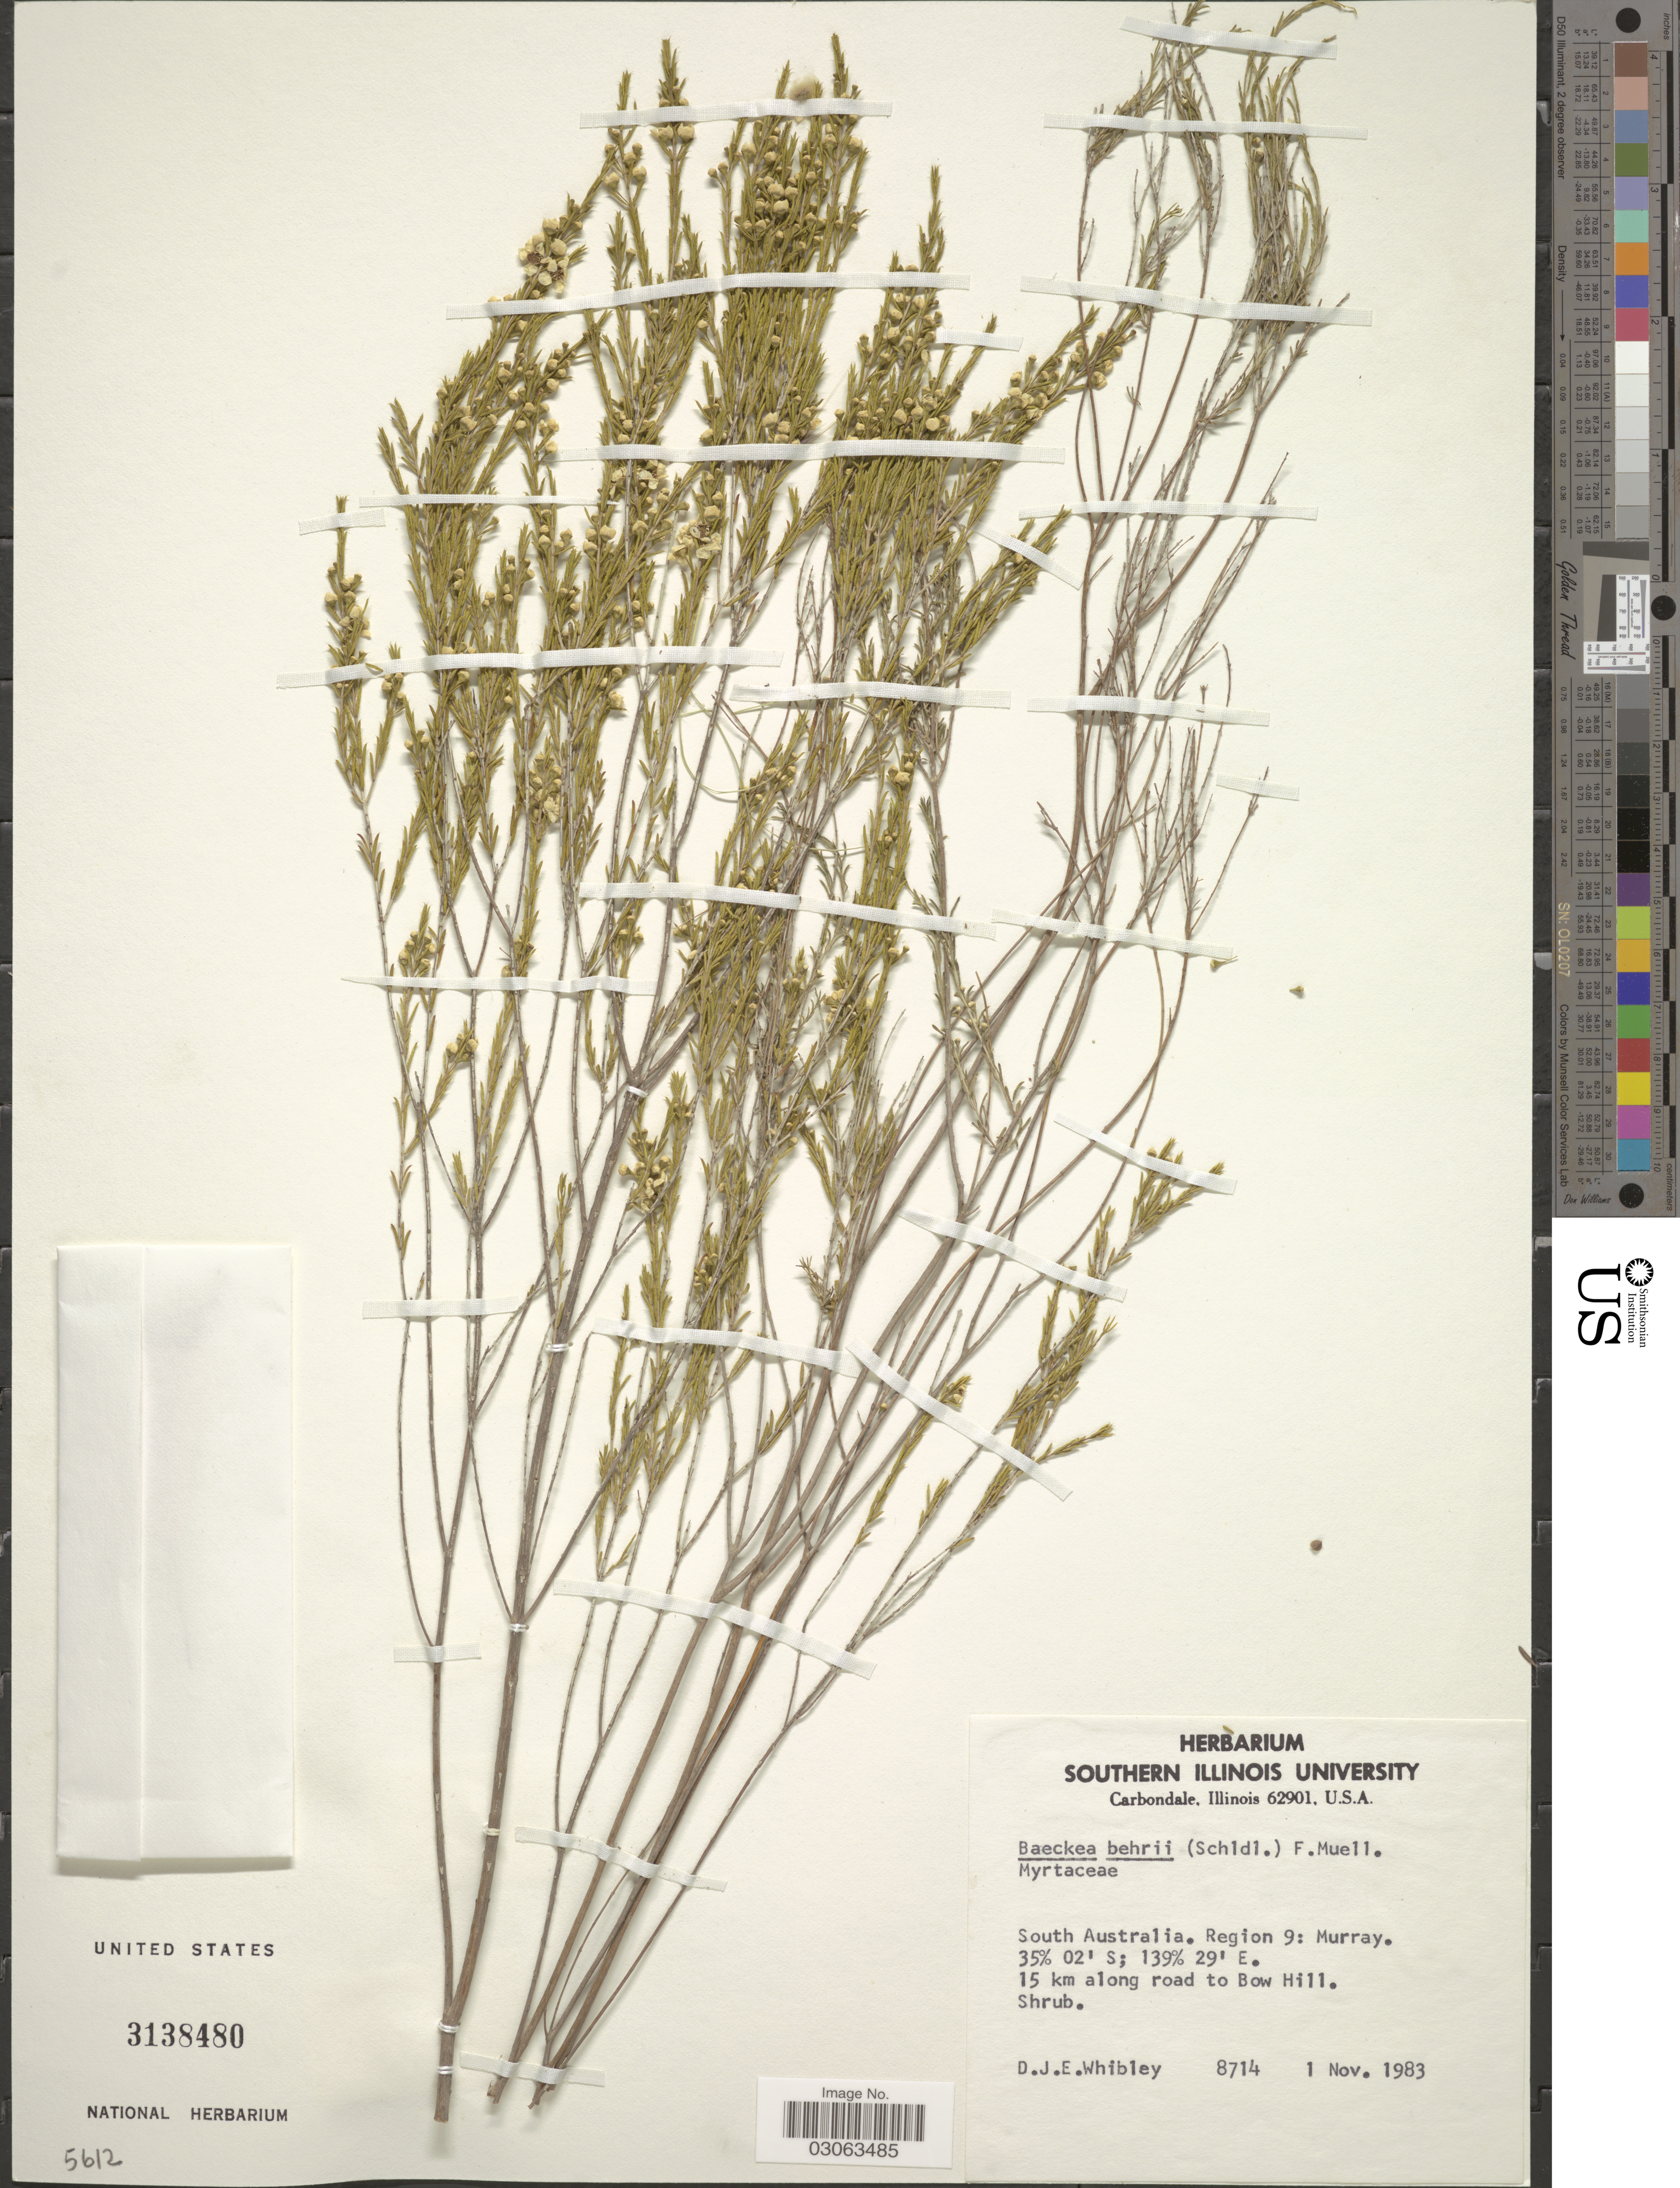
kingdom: Plantae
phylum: Tracheophyta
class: Magnoliopsida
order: Myrtales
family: Myrtaceae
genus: Hysterobaeckea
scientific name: Hysterobaeckea behrii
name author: (Schltdl.) Rye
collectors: D. Whibley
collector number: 8714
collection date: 1983-11-01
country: Australia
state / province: South Australia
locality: Region 9: Murray. 15 km along road to Bow Hill.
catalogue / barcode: US 3138480